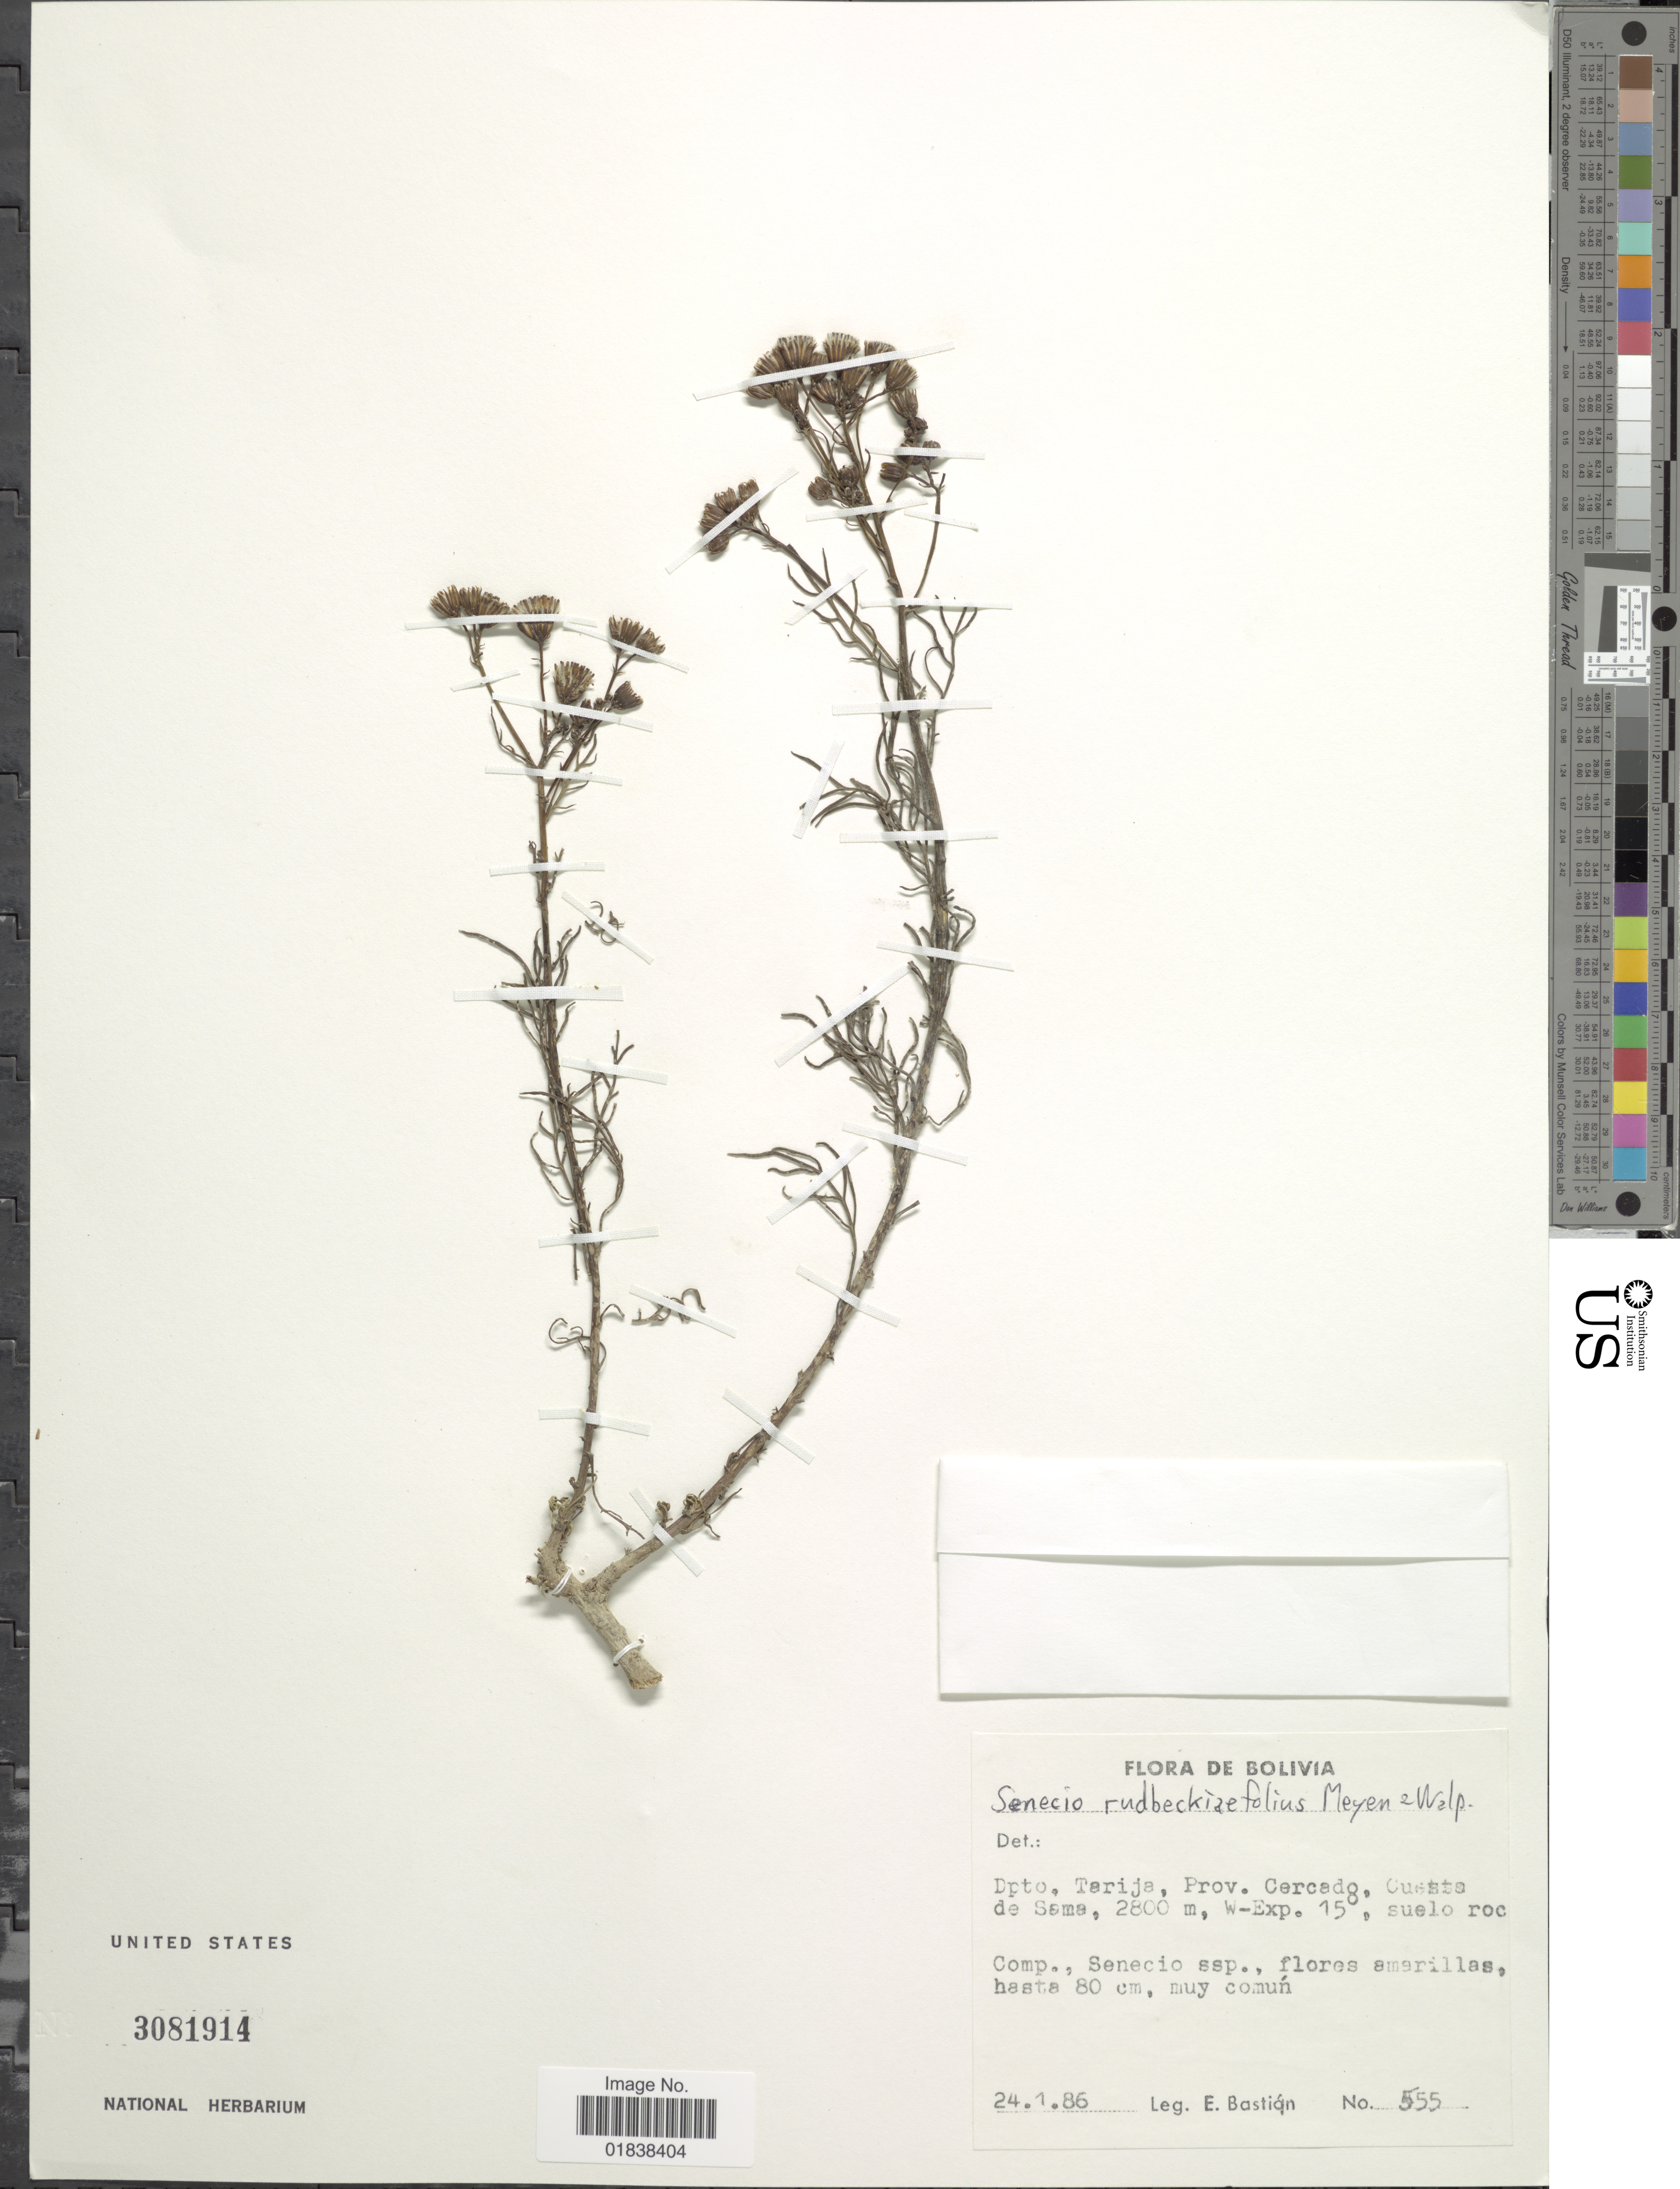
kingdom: Plantae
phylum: Tracheophyta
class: Magnoliopsida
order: Asterales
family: Asteraceae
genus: Senecio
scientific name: Senecio rudbeckiifolius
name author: Meyen & Walp.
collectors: E. Bastian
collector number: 555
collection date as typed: Transcribed d/m/y: 24/1/86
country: Bolivia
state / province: Tarija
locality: Prov. Cercado, Cuesta de Sama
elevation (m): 2800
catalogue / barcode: US 3081914